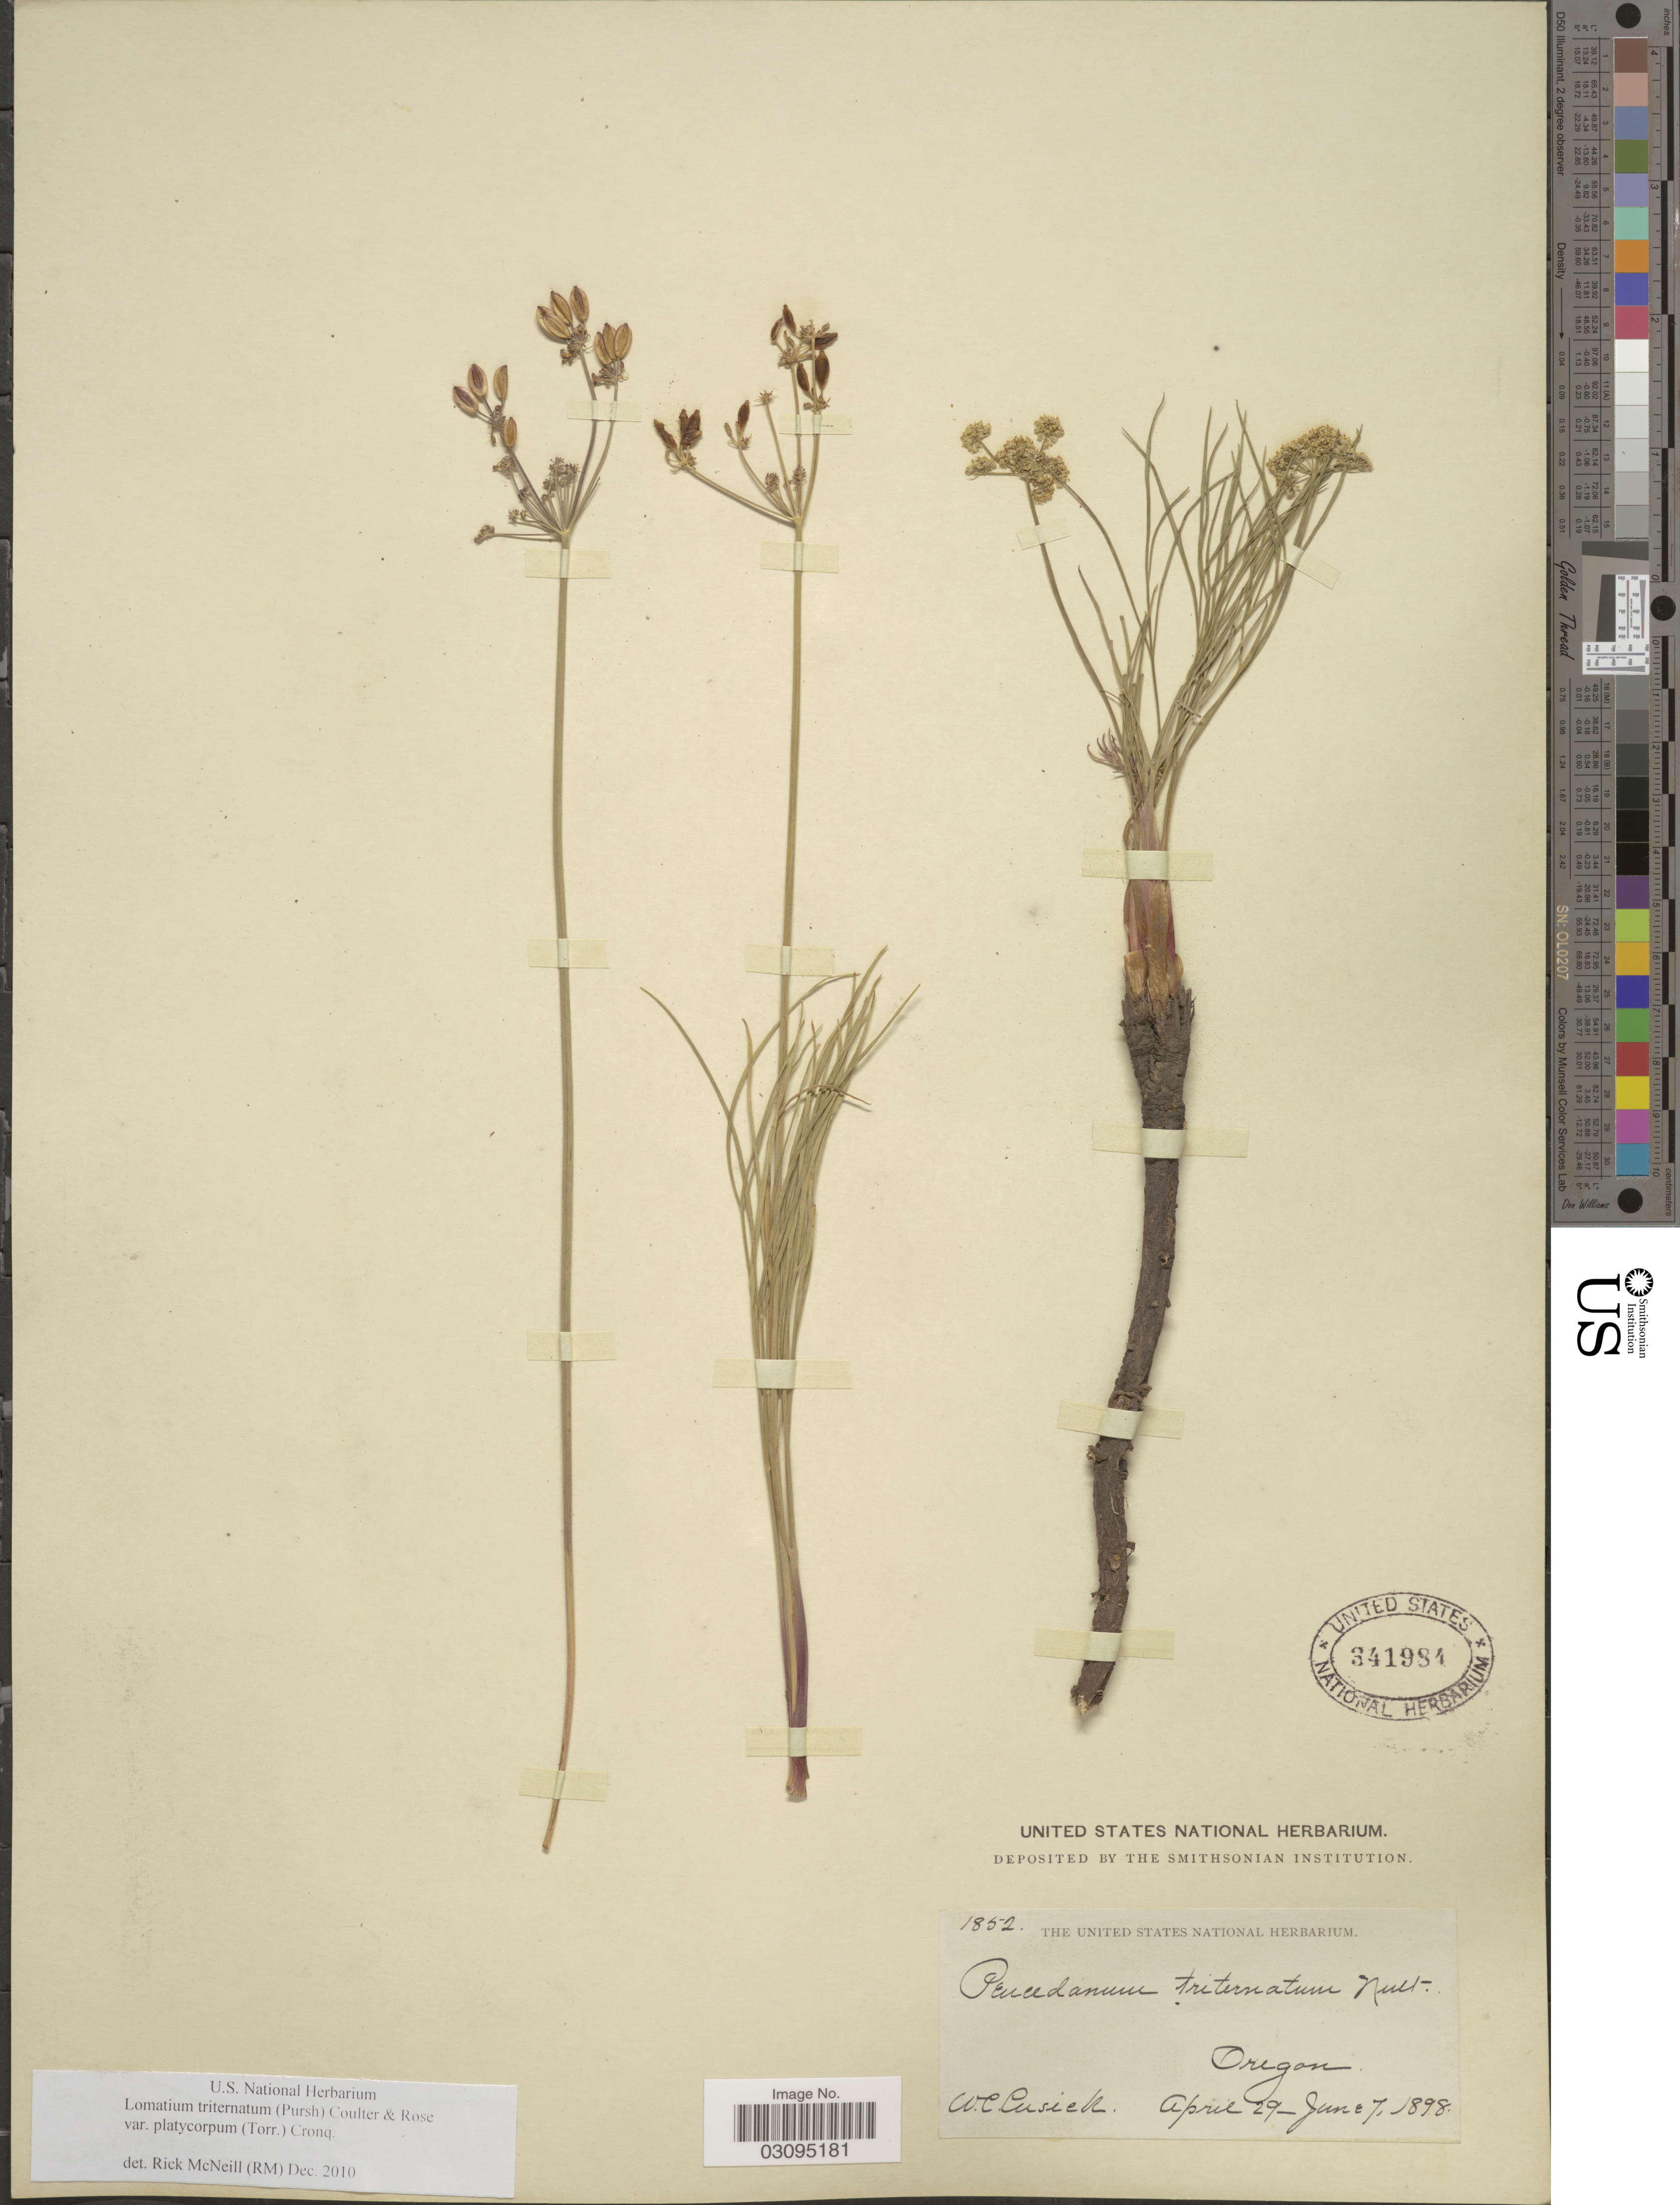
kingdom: Plantae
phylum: Tracheophyta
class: Magnoliopsida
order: Apiales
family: Apiaceae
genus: Lomatium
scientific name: Lomatium triternatum var. platycarpum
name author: (Torr.) B. Boivin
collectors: W. C. Cusick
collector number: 1852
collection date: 1898-04-29/1898-06-07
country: United States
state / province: Oregon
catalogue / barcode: US 341984